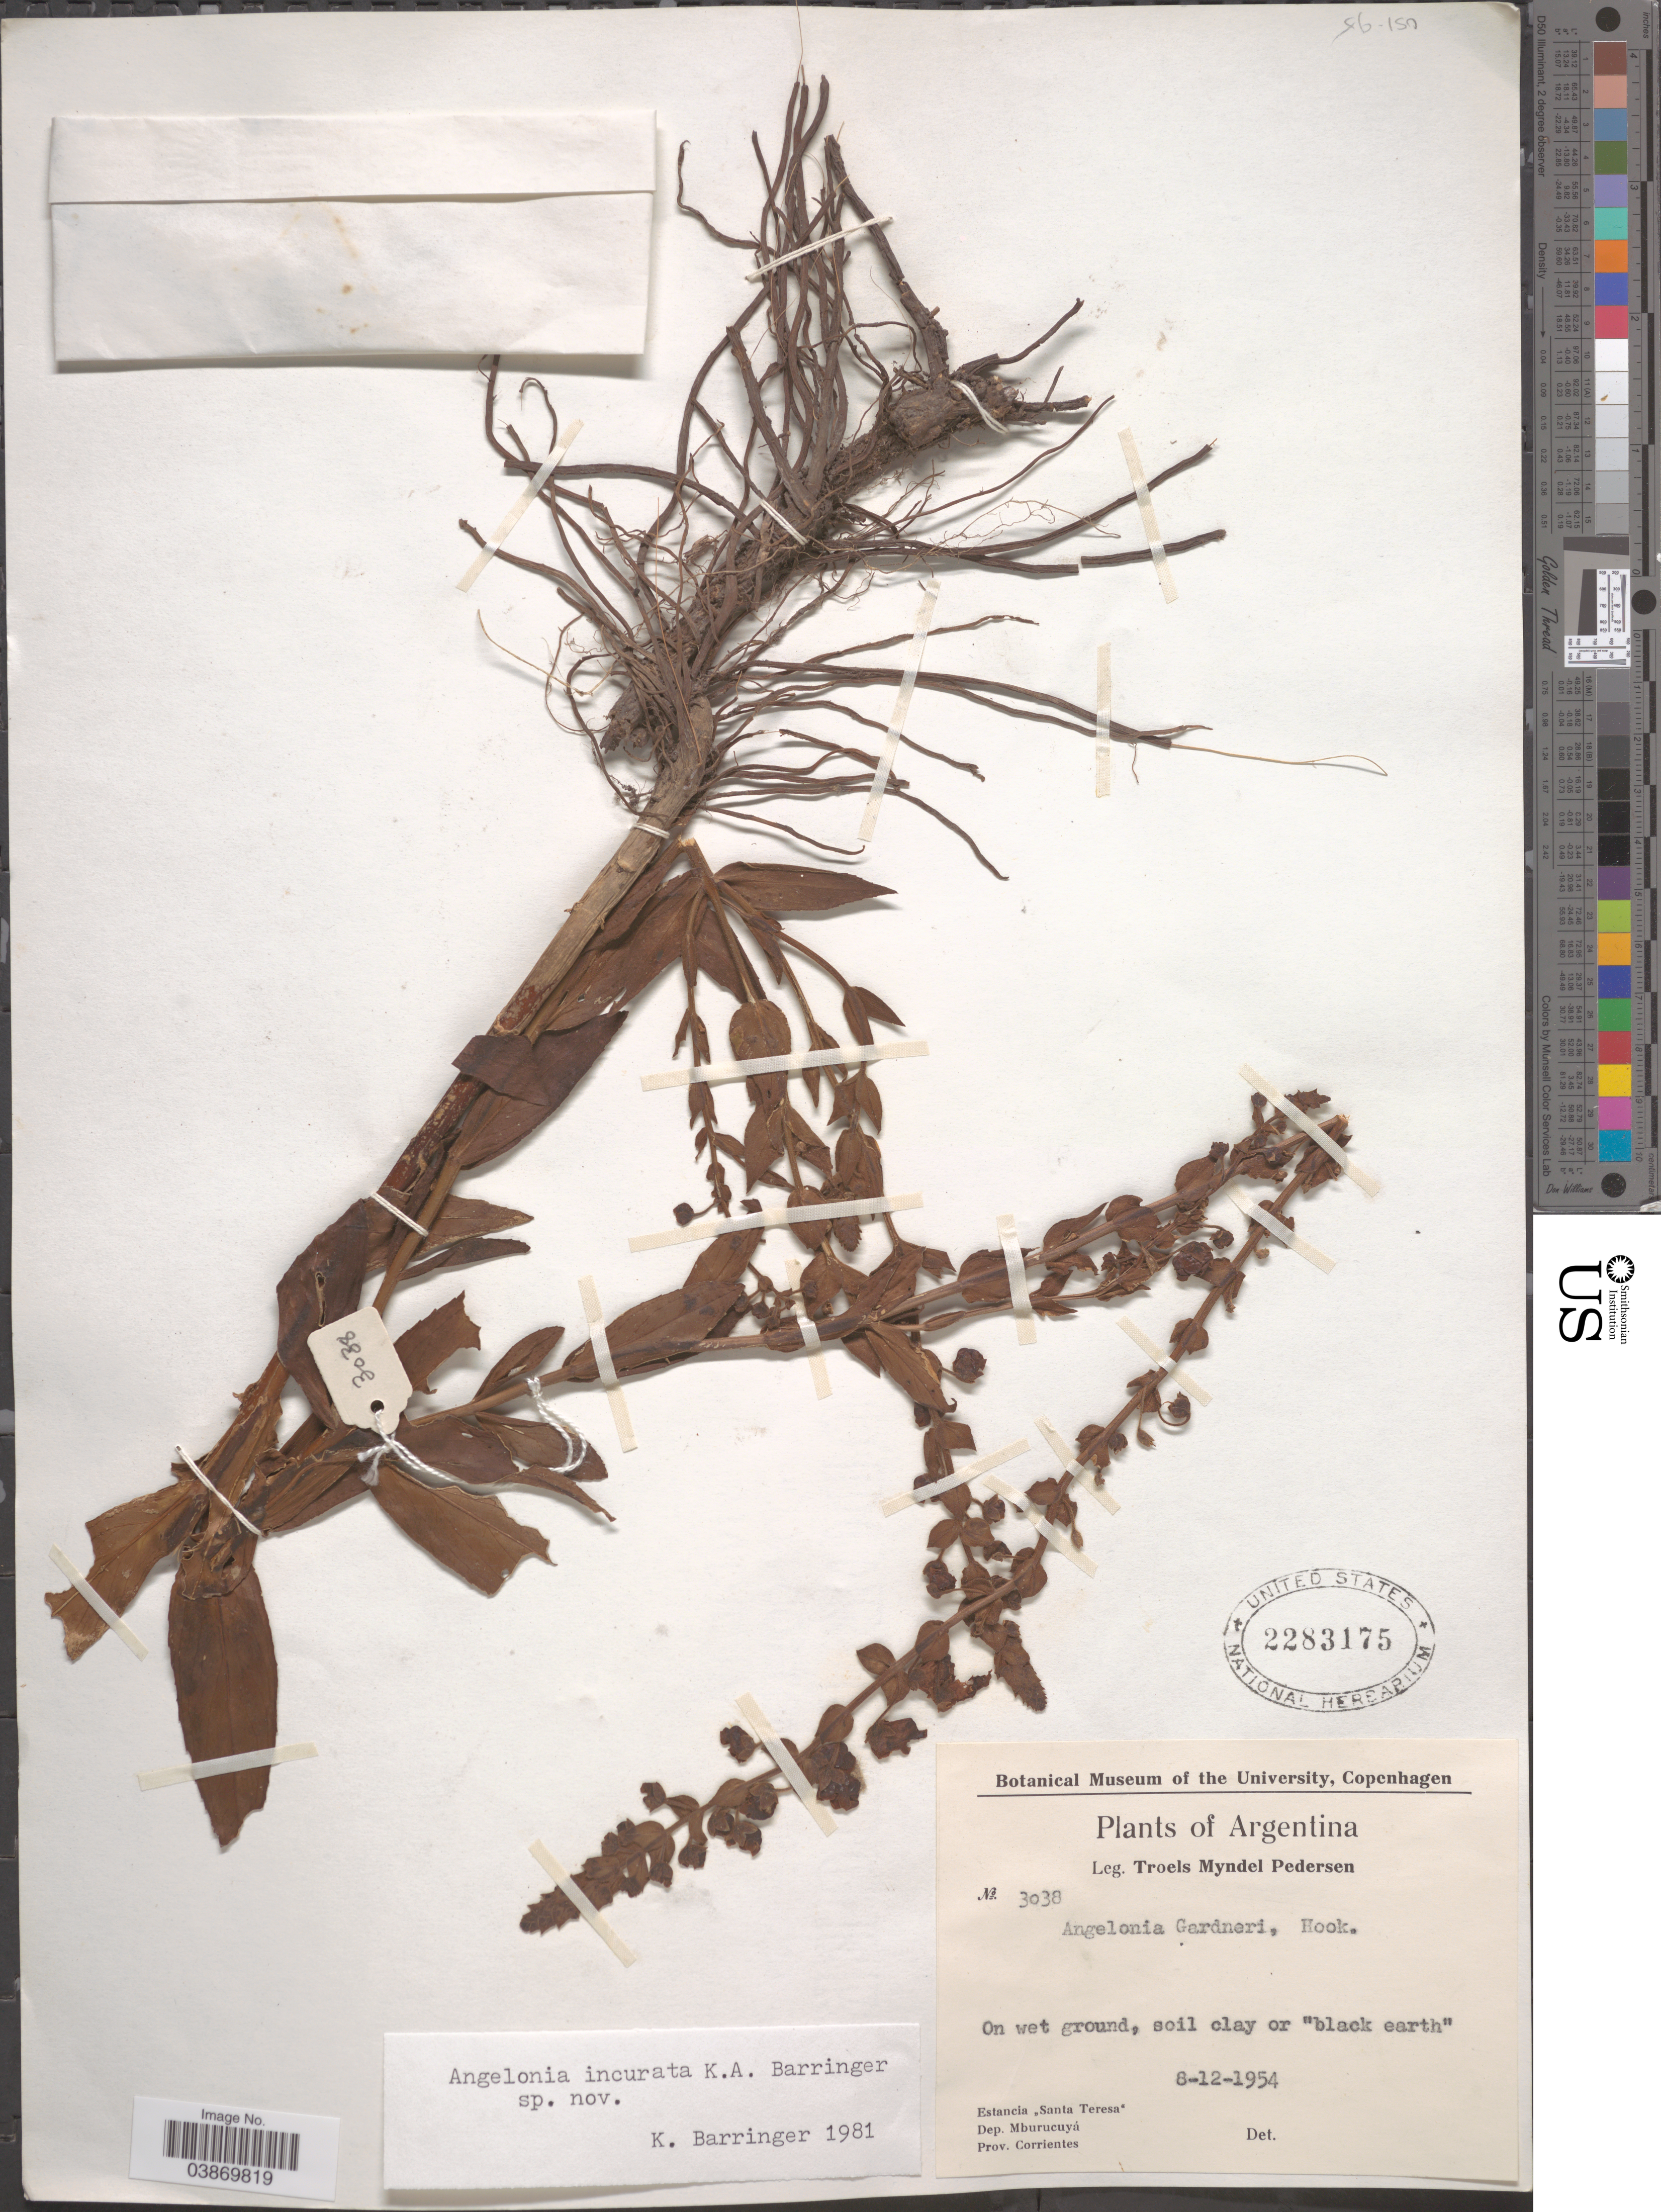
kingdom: Plantae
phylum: Tracheophyta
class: Magnoliopsida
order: Lamiales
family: Plantaginaceae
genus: Angelonia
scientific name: Angelonia incurata Barringer sp. nov. ined.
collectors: T. Pederson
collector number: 3038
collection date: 1954-12-08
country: Argentina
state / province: Corrientes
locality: Estancia "Santa Teresa". Dep. Mburucuyá.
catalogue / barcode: US 2283175